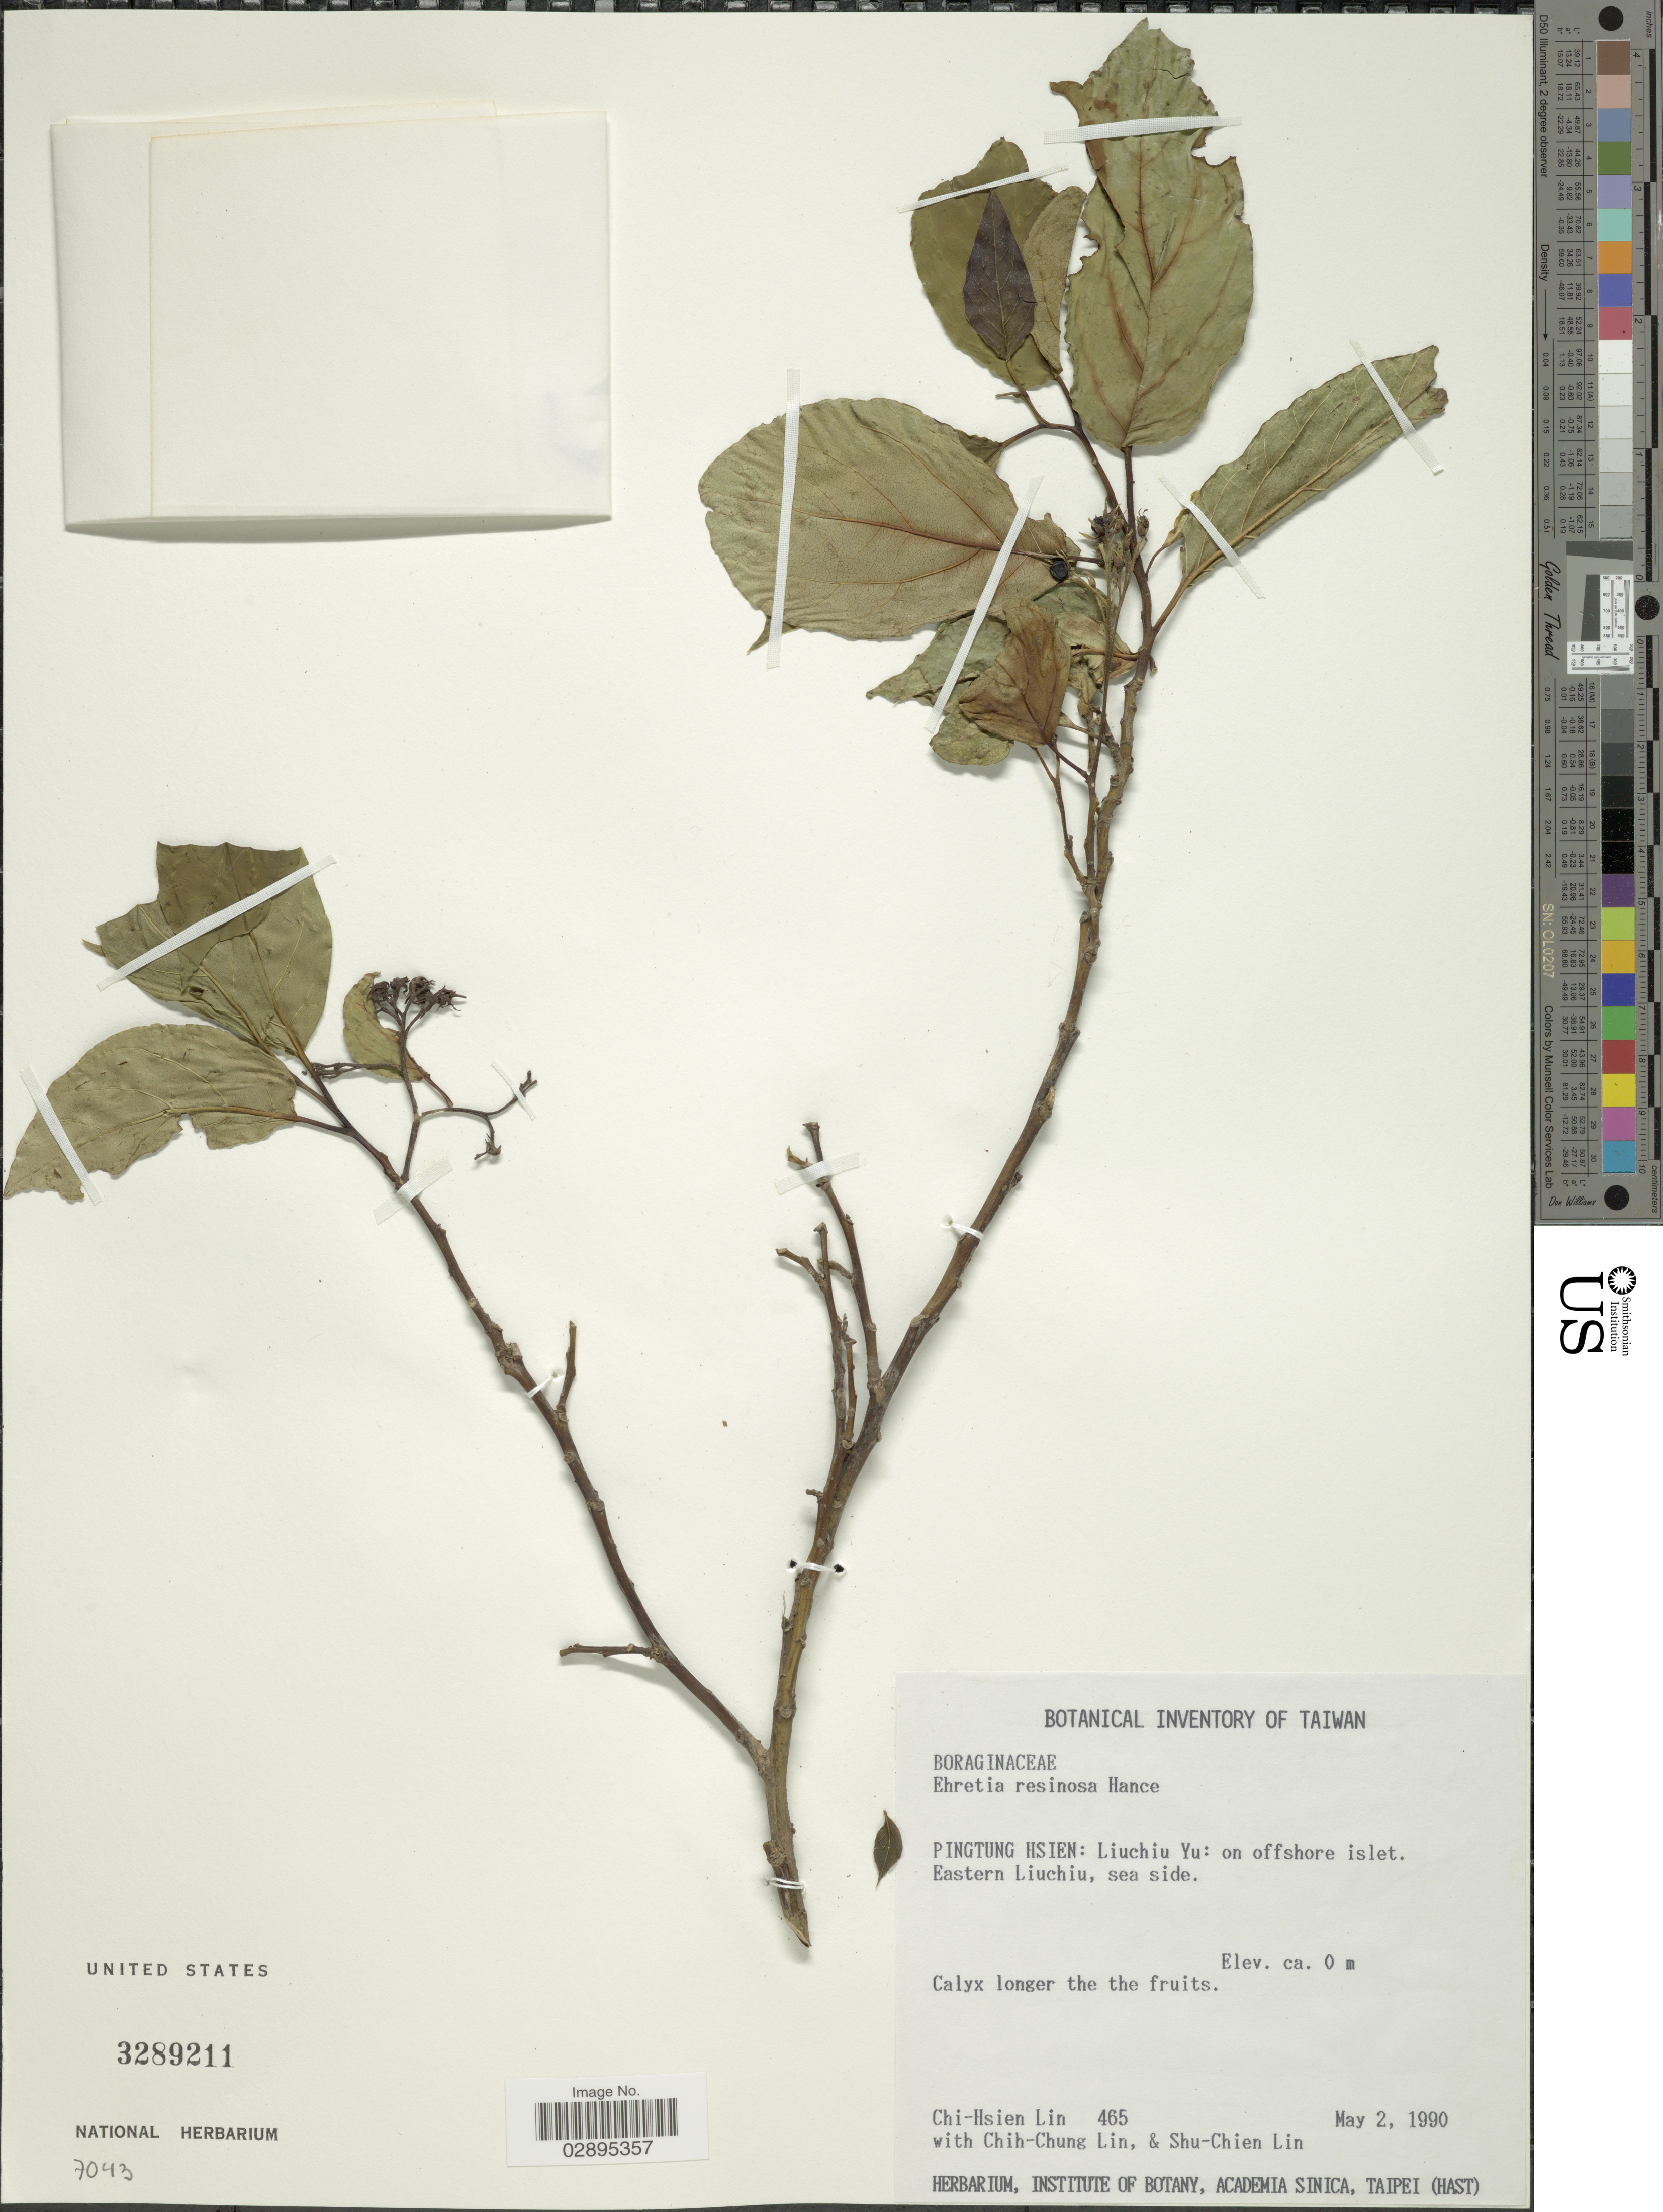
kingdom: Plantae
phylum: Tracheophyta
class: Magnoliopsida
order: Boraginales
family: Ehretiaceae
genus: Ehretia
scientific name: Ehretia resinosa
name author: Hance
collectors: C. Lin, C. Lin & S. Lin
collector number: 465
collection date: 1990-05-02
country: Taiwan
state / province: Pingtung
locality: Pingtung Hsien: Liuchiu Yu: on offshore islet. Eastern Liuchiu, sea side.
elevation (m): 0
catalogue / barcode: US 3289211